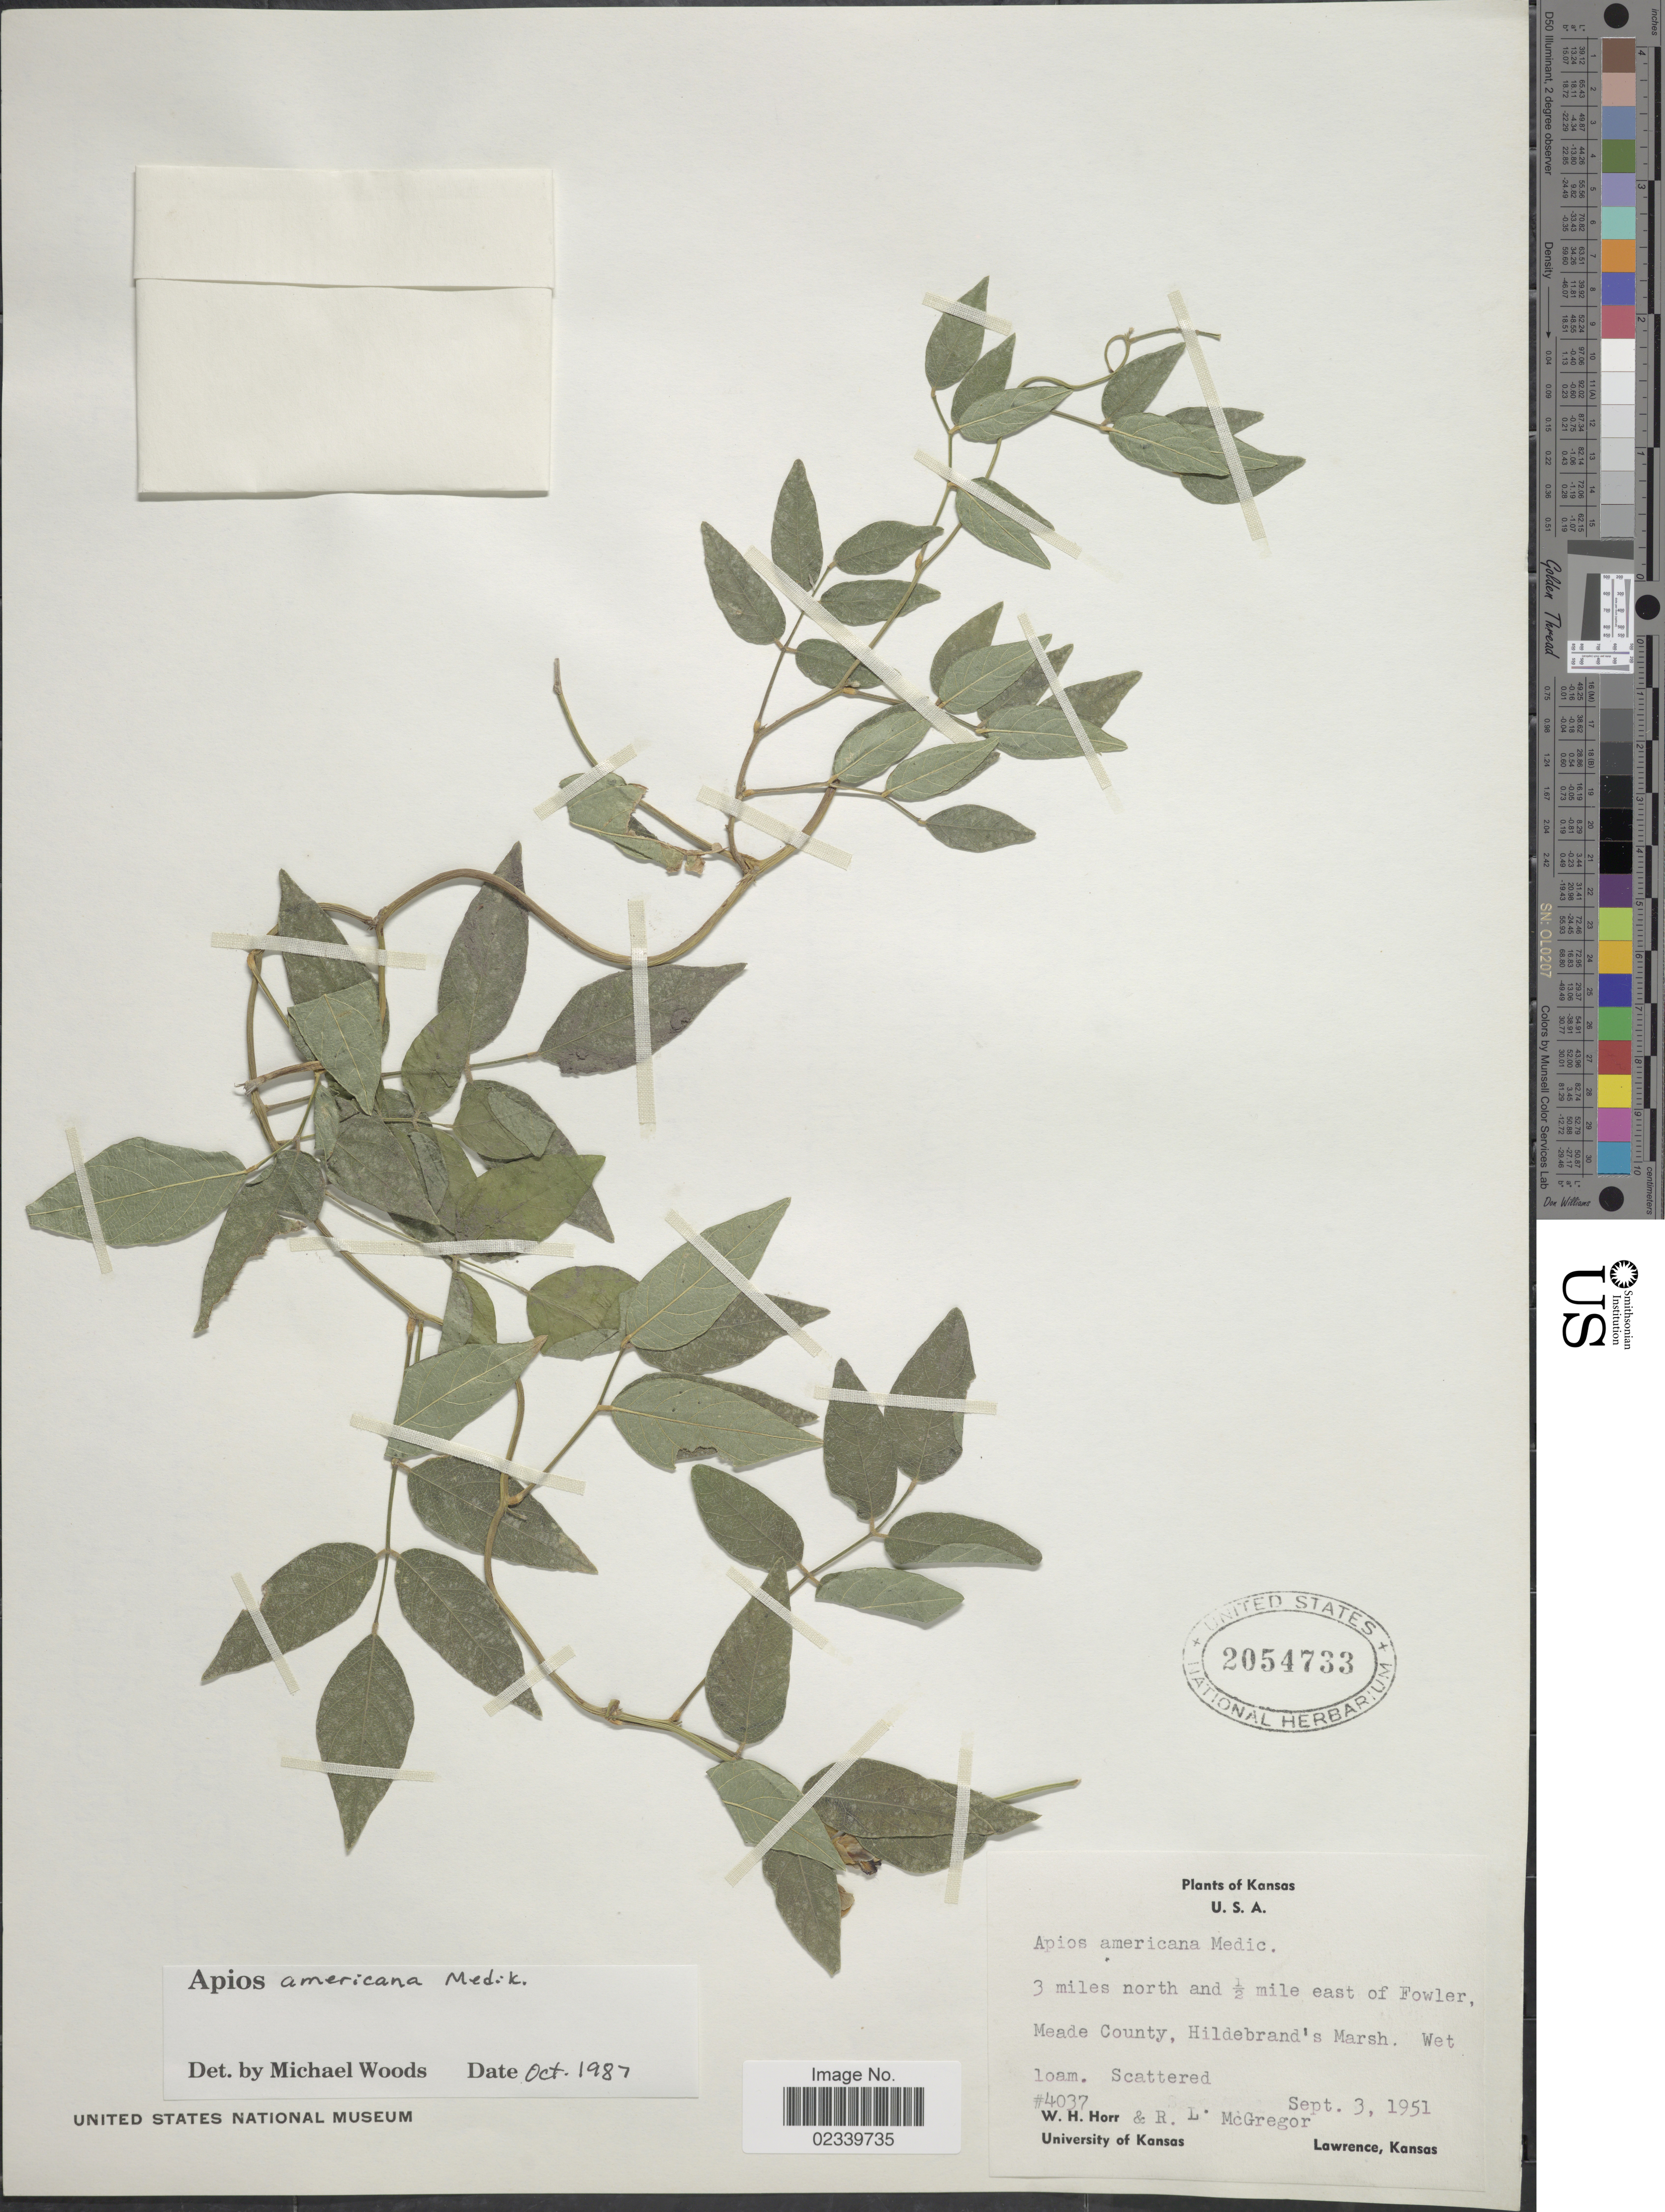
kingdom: Plantae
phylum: Tracheophyta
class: Magnoliopsida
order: Fabales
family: Fabaceae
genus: Apios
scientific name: Apios americana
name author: Medik.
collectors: W. H. Horr & R. McGregor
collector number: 4037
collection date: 1951-09-03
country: United States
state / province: Kansas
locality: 3 miles north and ½ miles east of Fowler. Meade County, Hildebrand's Marsh,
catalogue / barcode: US 2054733